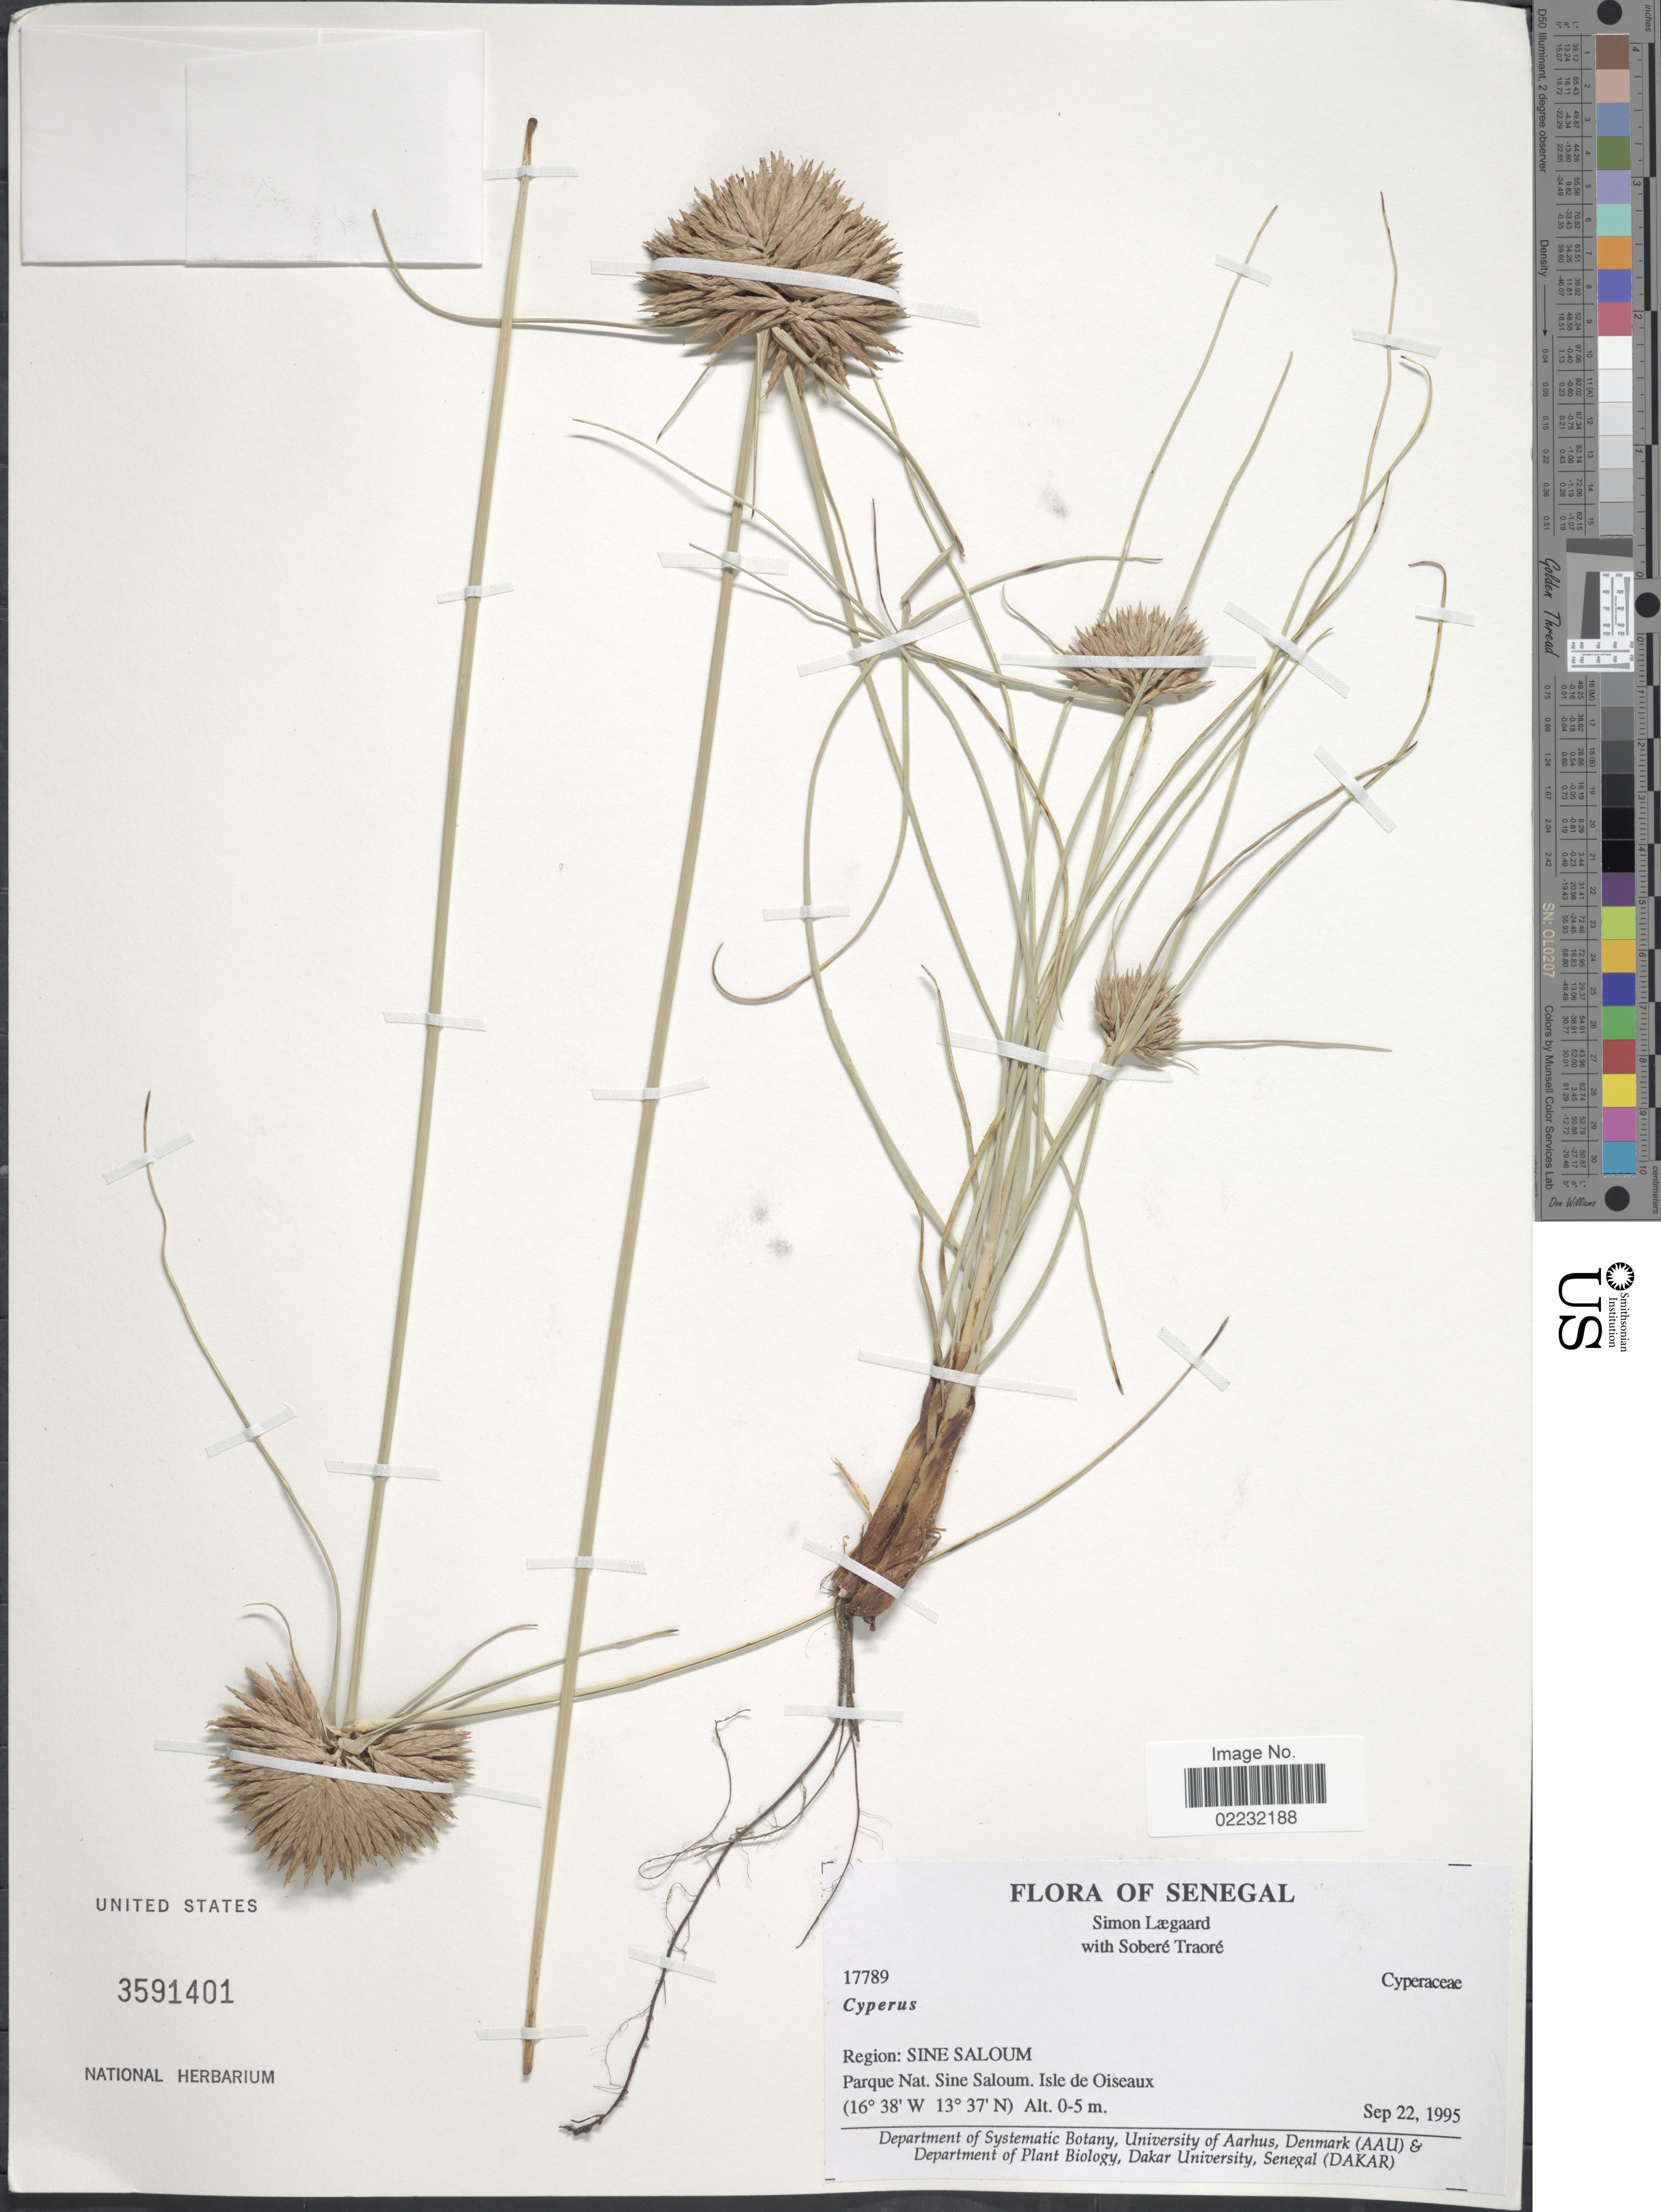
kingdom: Plantae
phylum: Tracheophyta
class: Liliopsida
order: Poales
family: Cyperaceae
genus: Cyperus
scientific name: Cyperus crassipes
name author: Vahl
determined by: Strong, Mark T., (BOT), Smithsonian Institution - National Museum of Natural History (UNITED STATES)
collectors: S. Lægaard & S. Traore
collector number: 17789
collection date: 1995-09-22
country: Senegal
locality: Sine Saloum, Parque Nat. Sine Saloum, Isle de Oiseaux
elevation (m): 0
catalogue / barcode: US 3591401